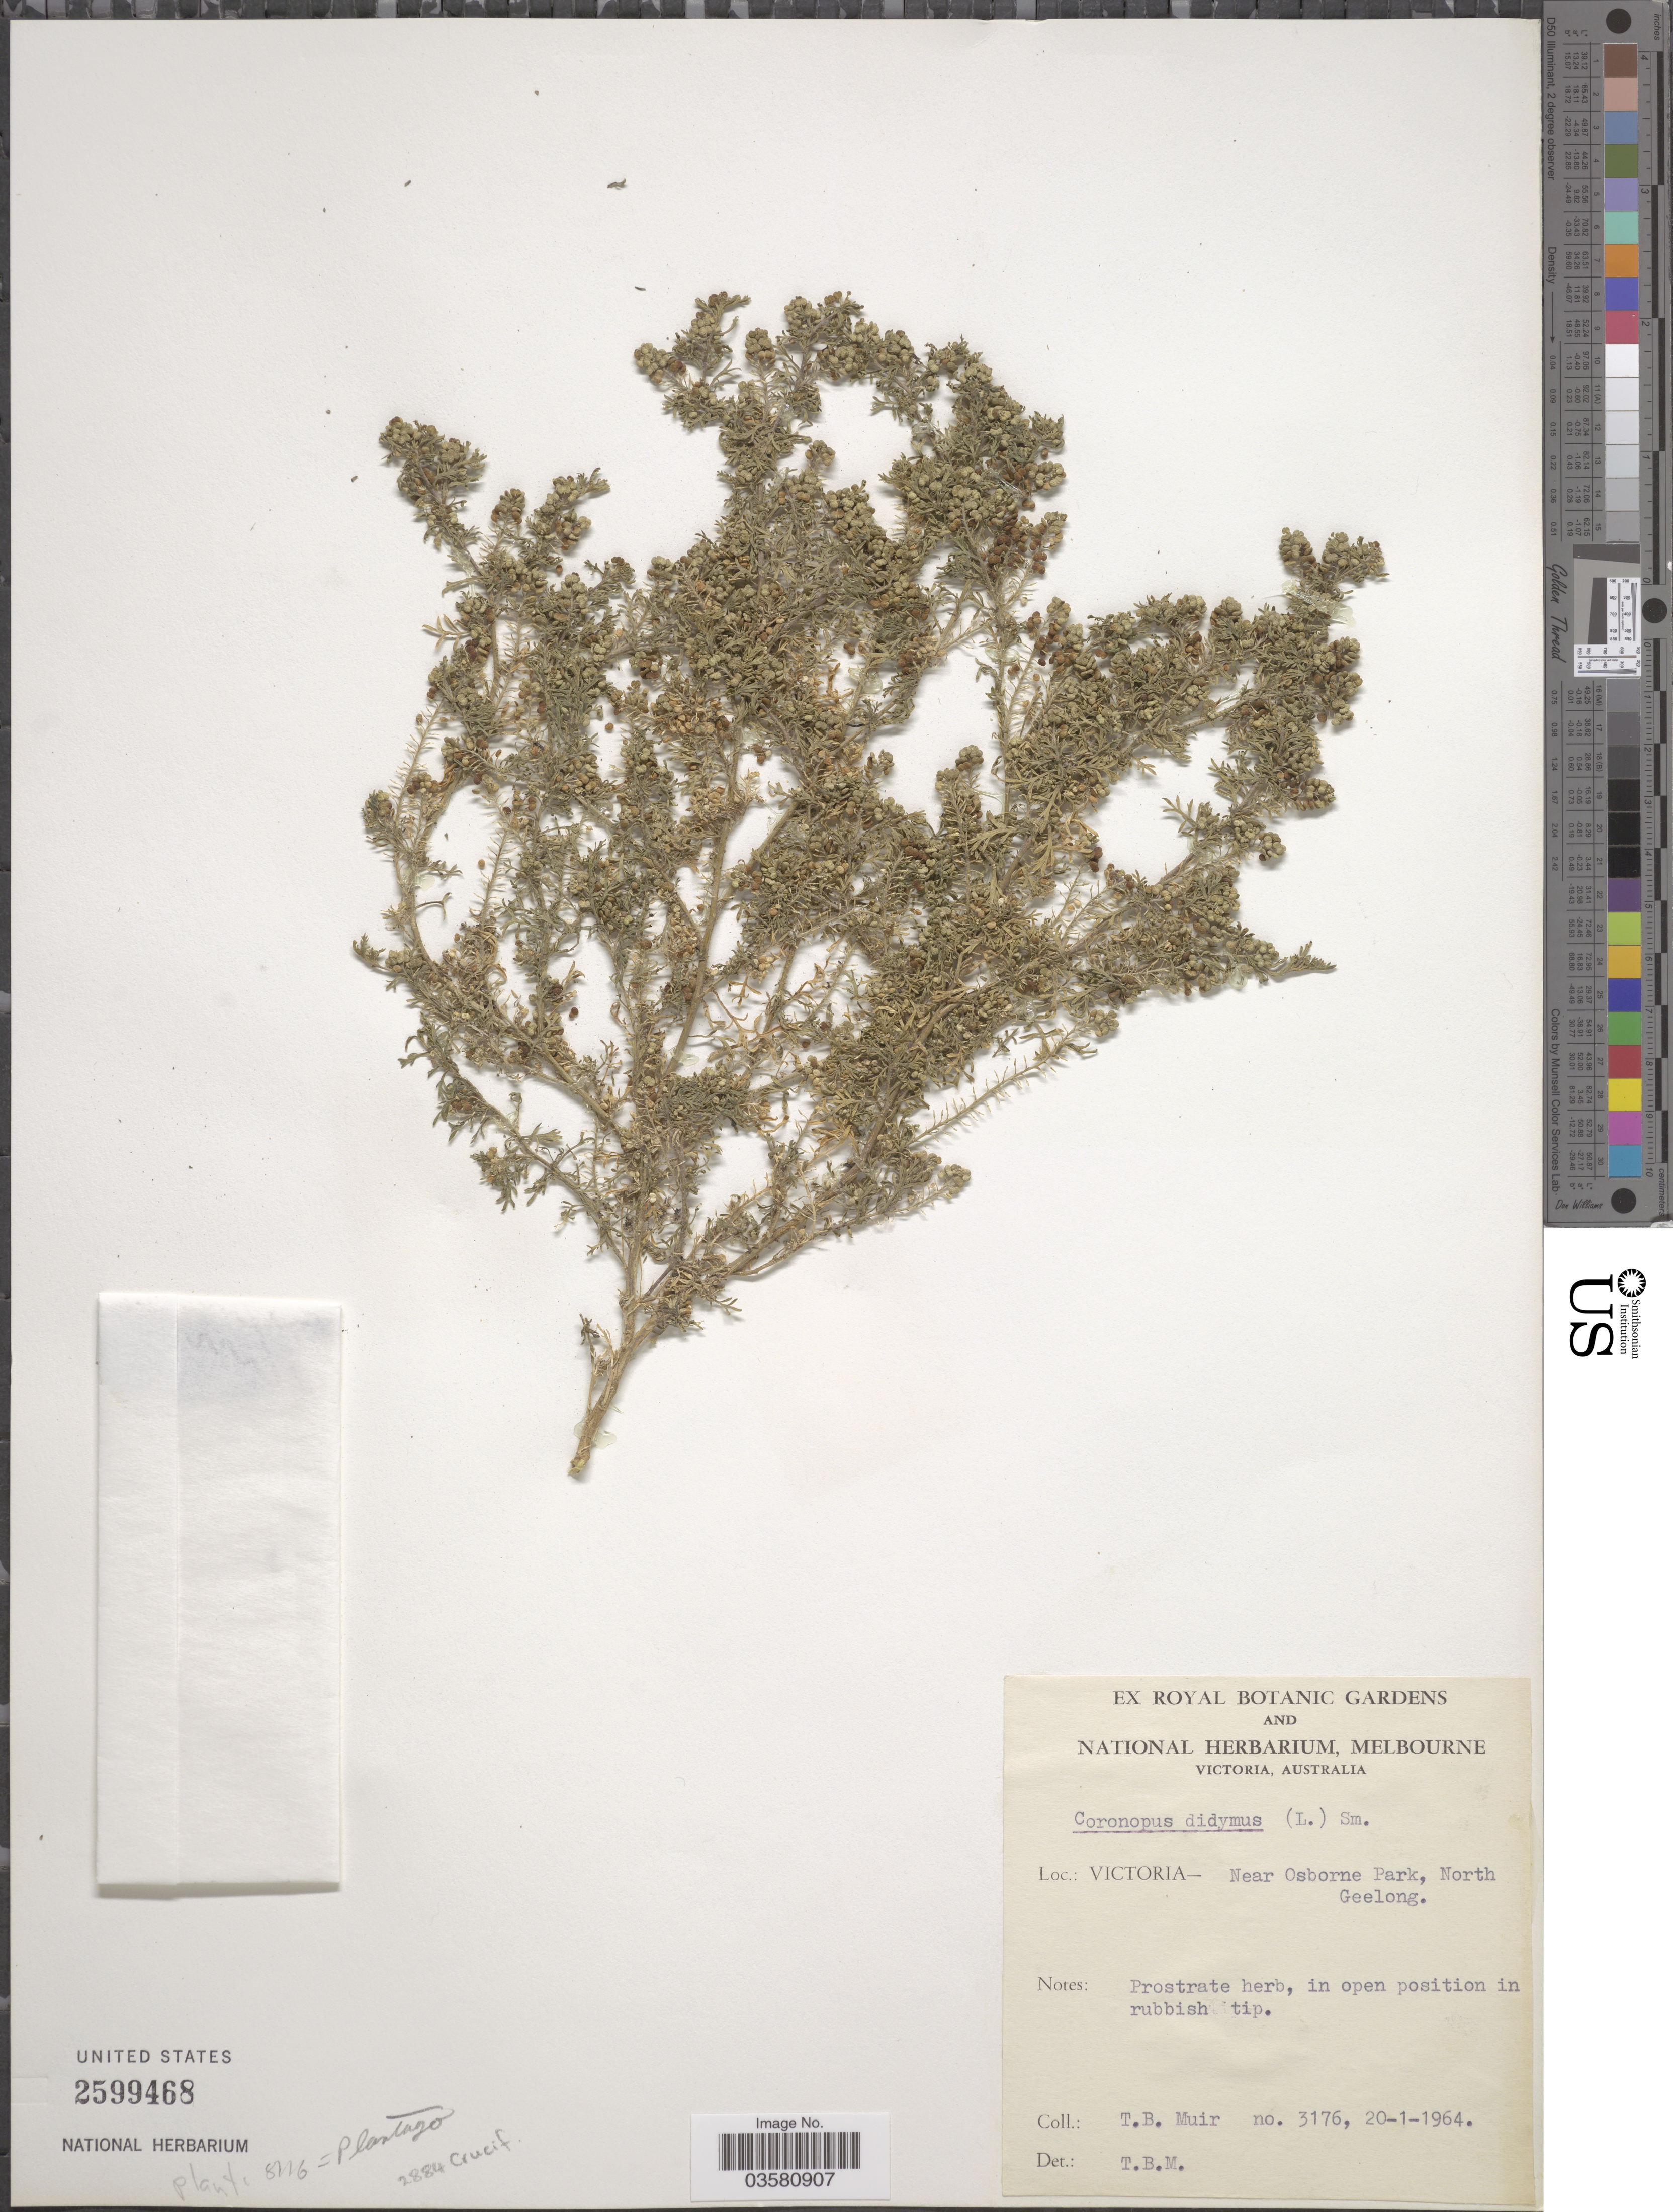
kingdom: Plantae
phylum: Tracheophyta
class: Magnoliopsida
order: Brassicales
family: Brassicaceae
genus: Lepidium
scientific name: Lepidium didymum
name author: L.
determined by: Strong, M. T., (US), Smithsonian Institution - National Museum of Natural History (UNITED STATES)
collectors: T. Muir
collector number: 3176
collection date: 1964-01-20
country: Australia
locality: Victoria- Near Osborne Park, North Geelong.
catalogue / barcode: US 2599468